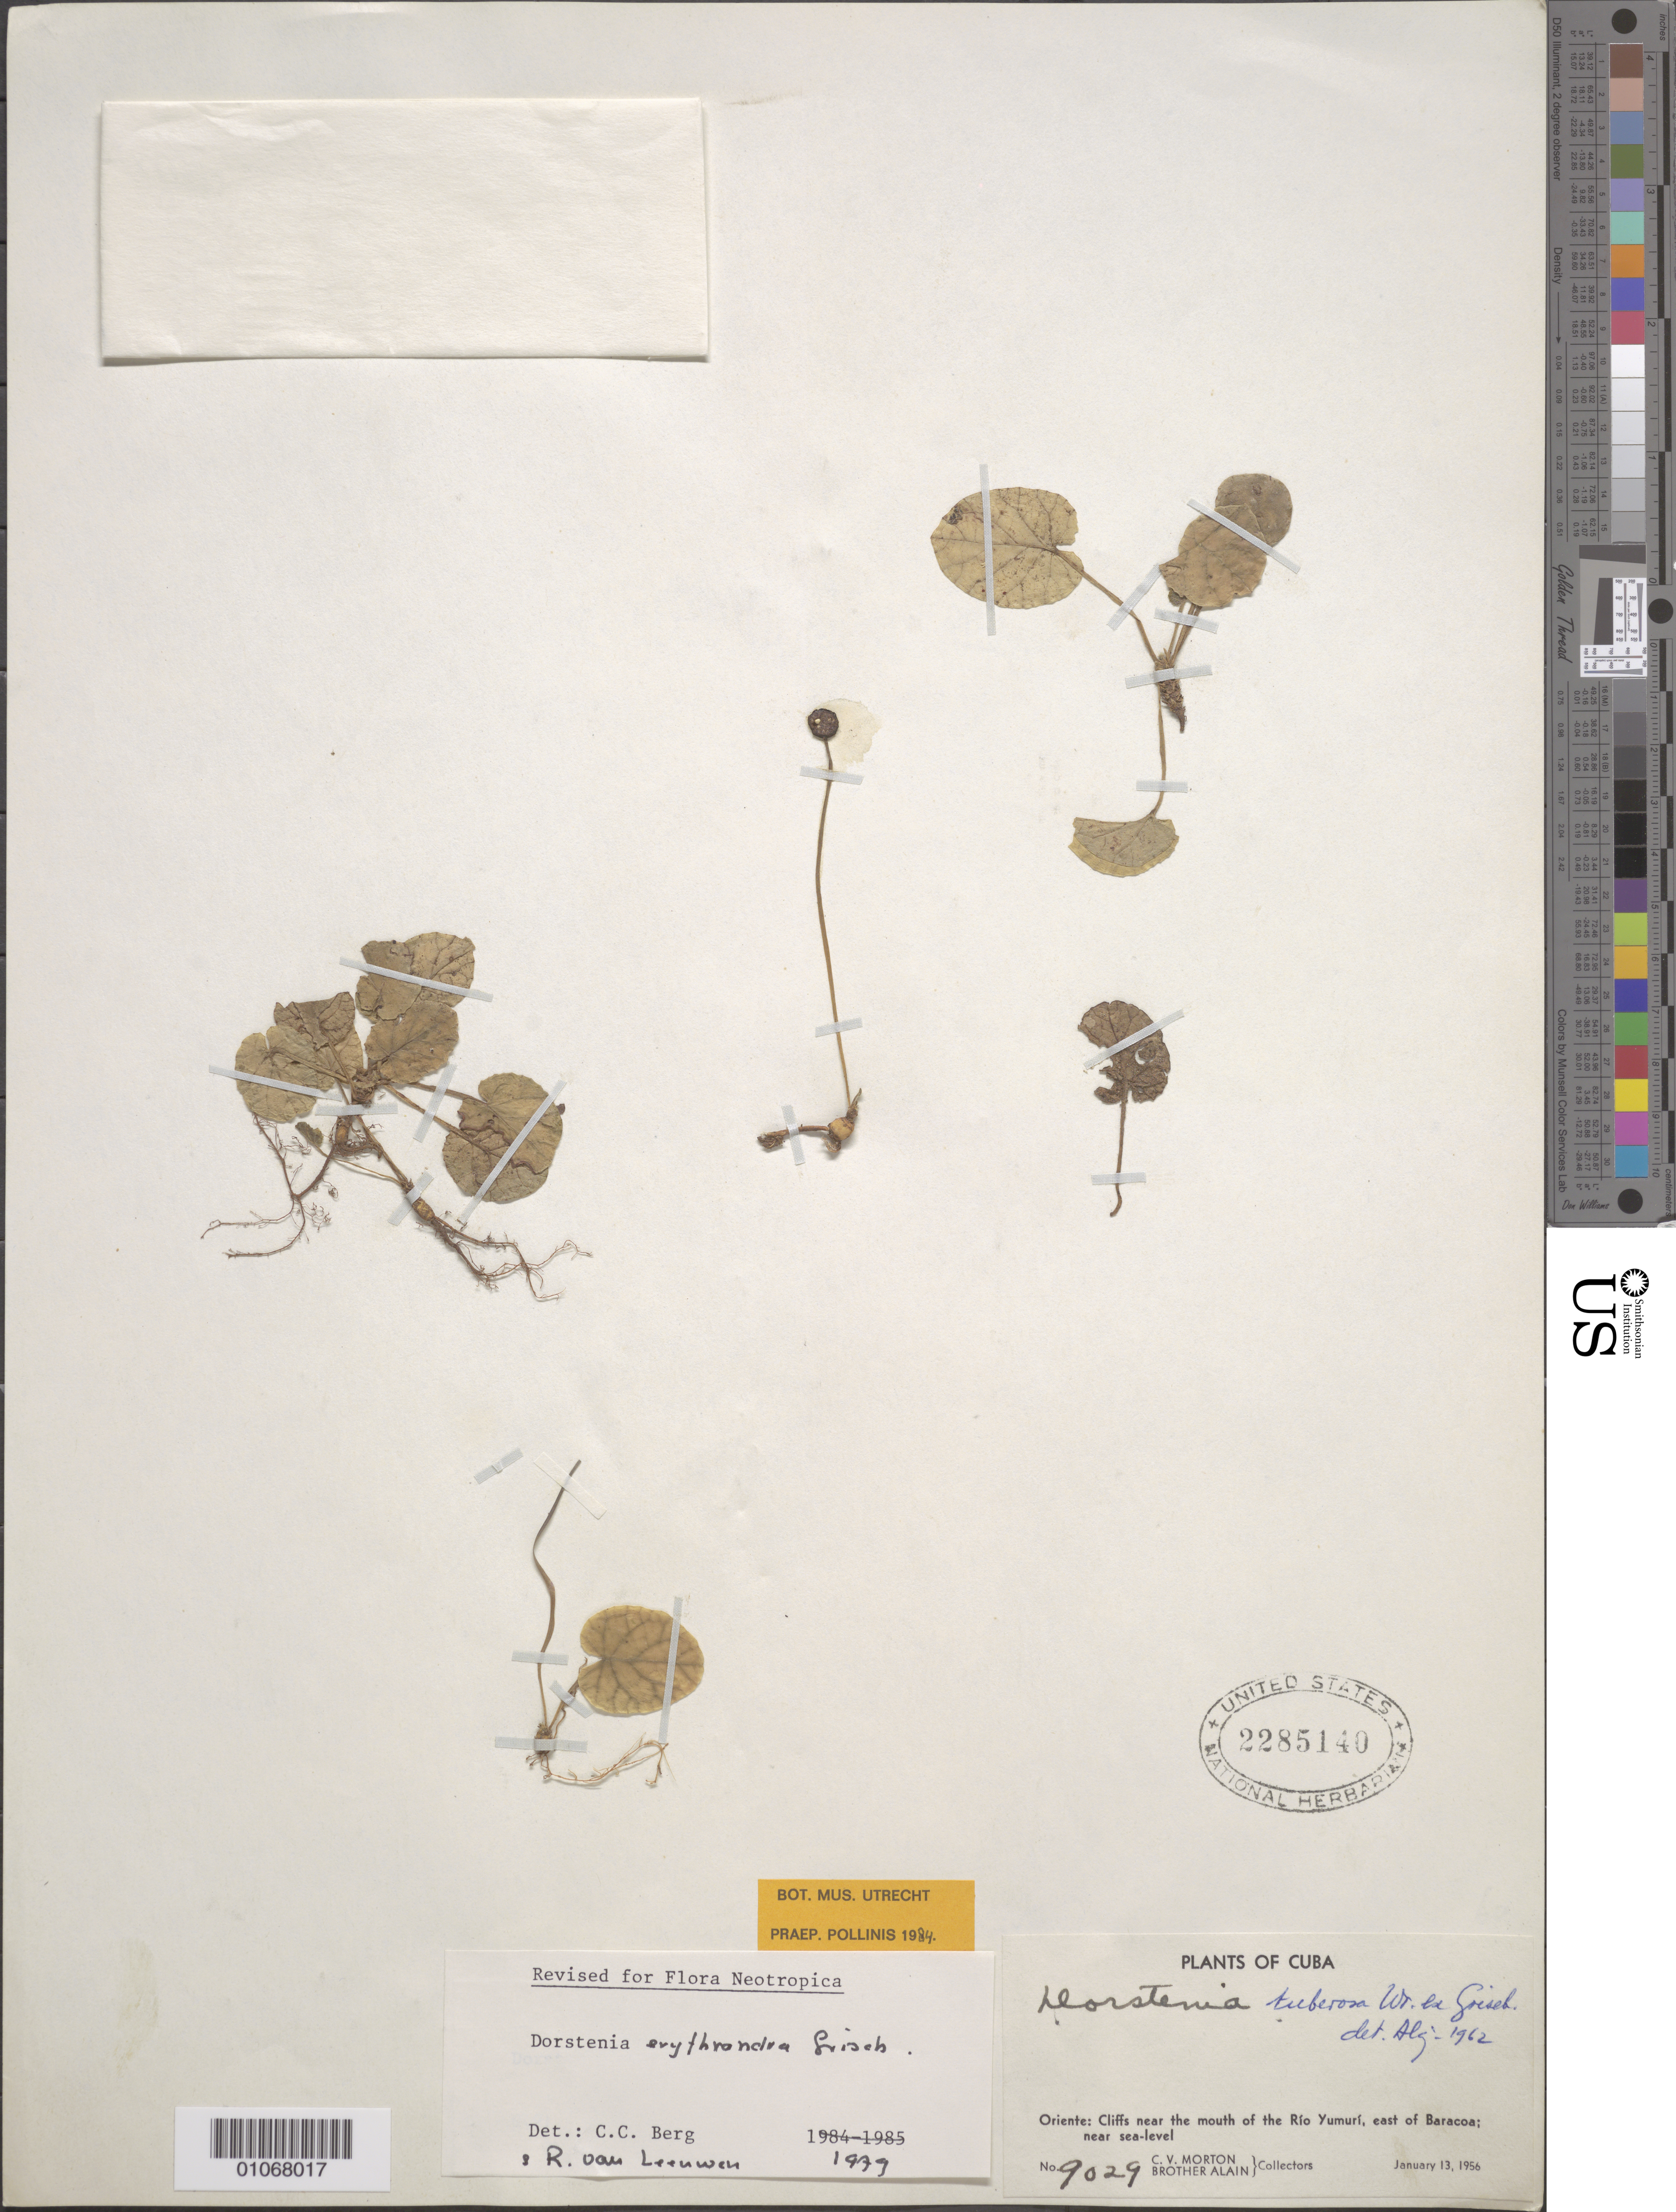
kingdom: Plantae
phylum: Tracheophyta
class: Magnoliopsida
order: Rosales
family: Moraceae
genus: Dorstenia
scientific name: Dorstenia erythrandra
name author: C. Wright ex Griseb.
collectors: C. V. Morton & A. H. Liogier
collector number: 9029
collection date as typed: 13 Jan 1956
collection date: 1956-01-13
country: Cuba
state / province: Guantanamo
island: Cuba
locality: C;iffs near the mouth of the Rio Yumuri, east of Baracoa: Near sea level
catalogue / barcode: US 2285140